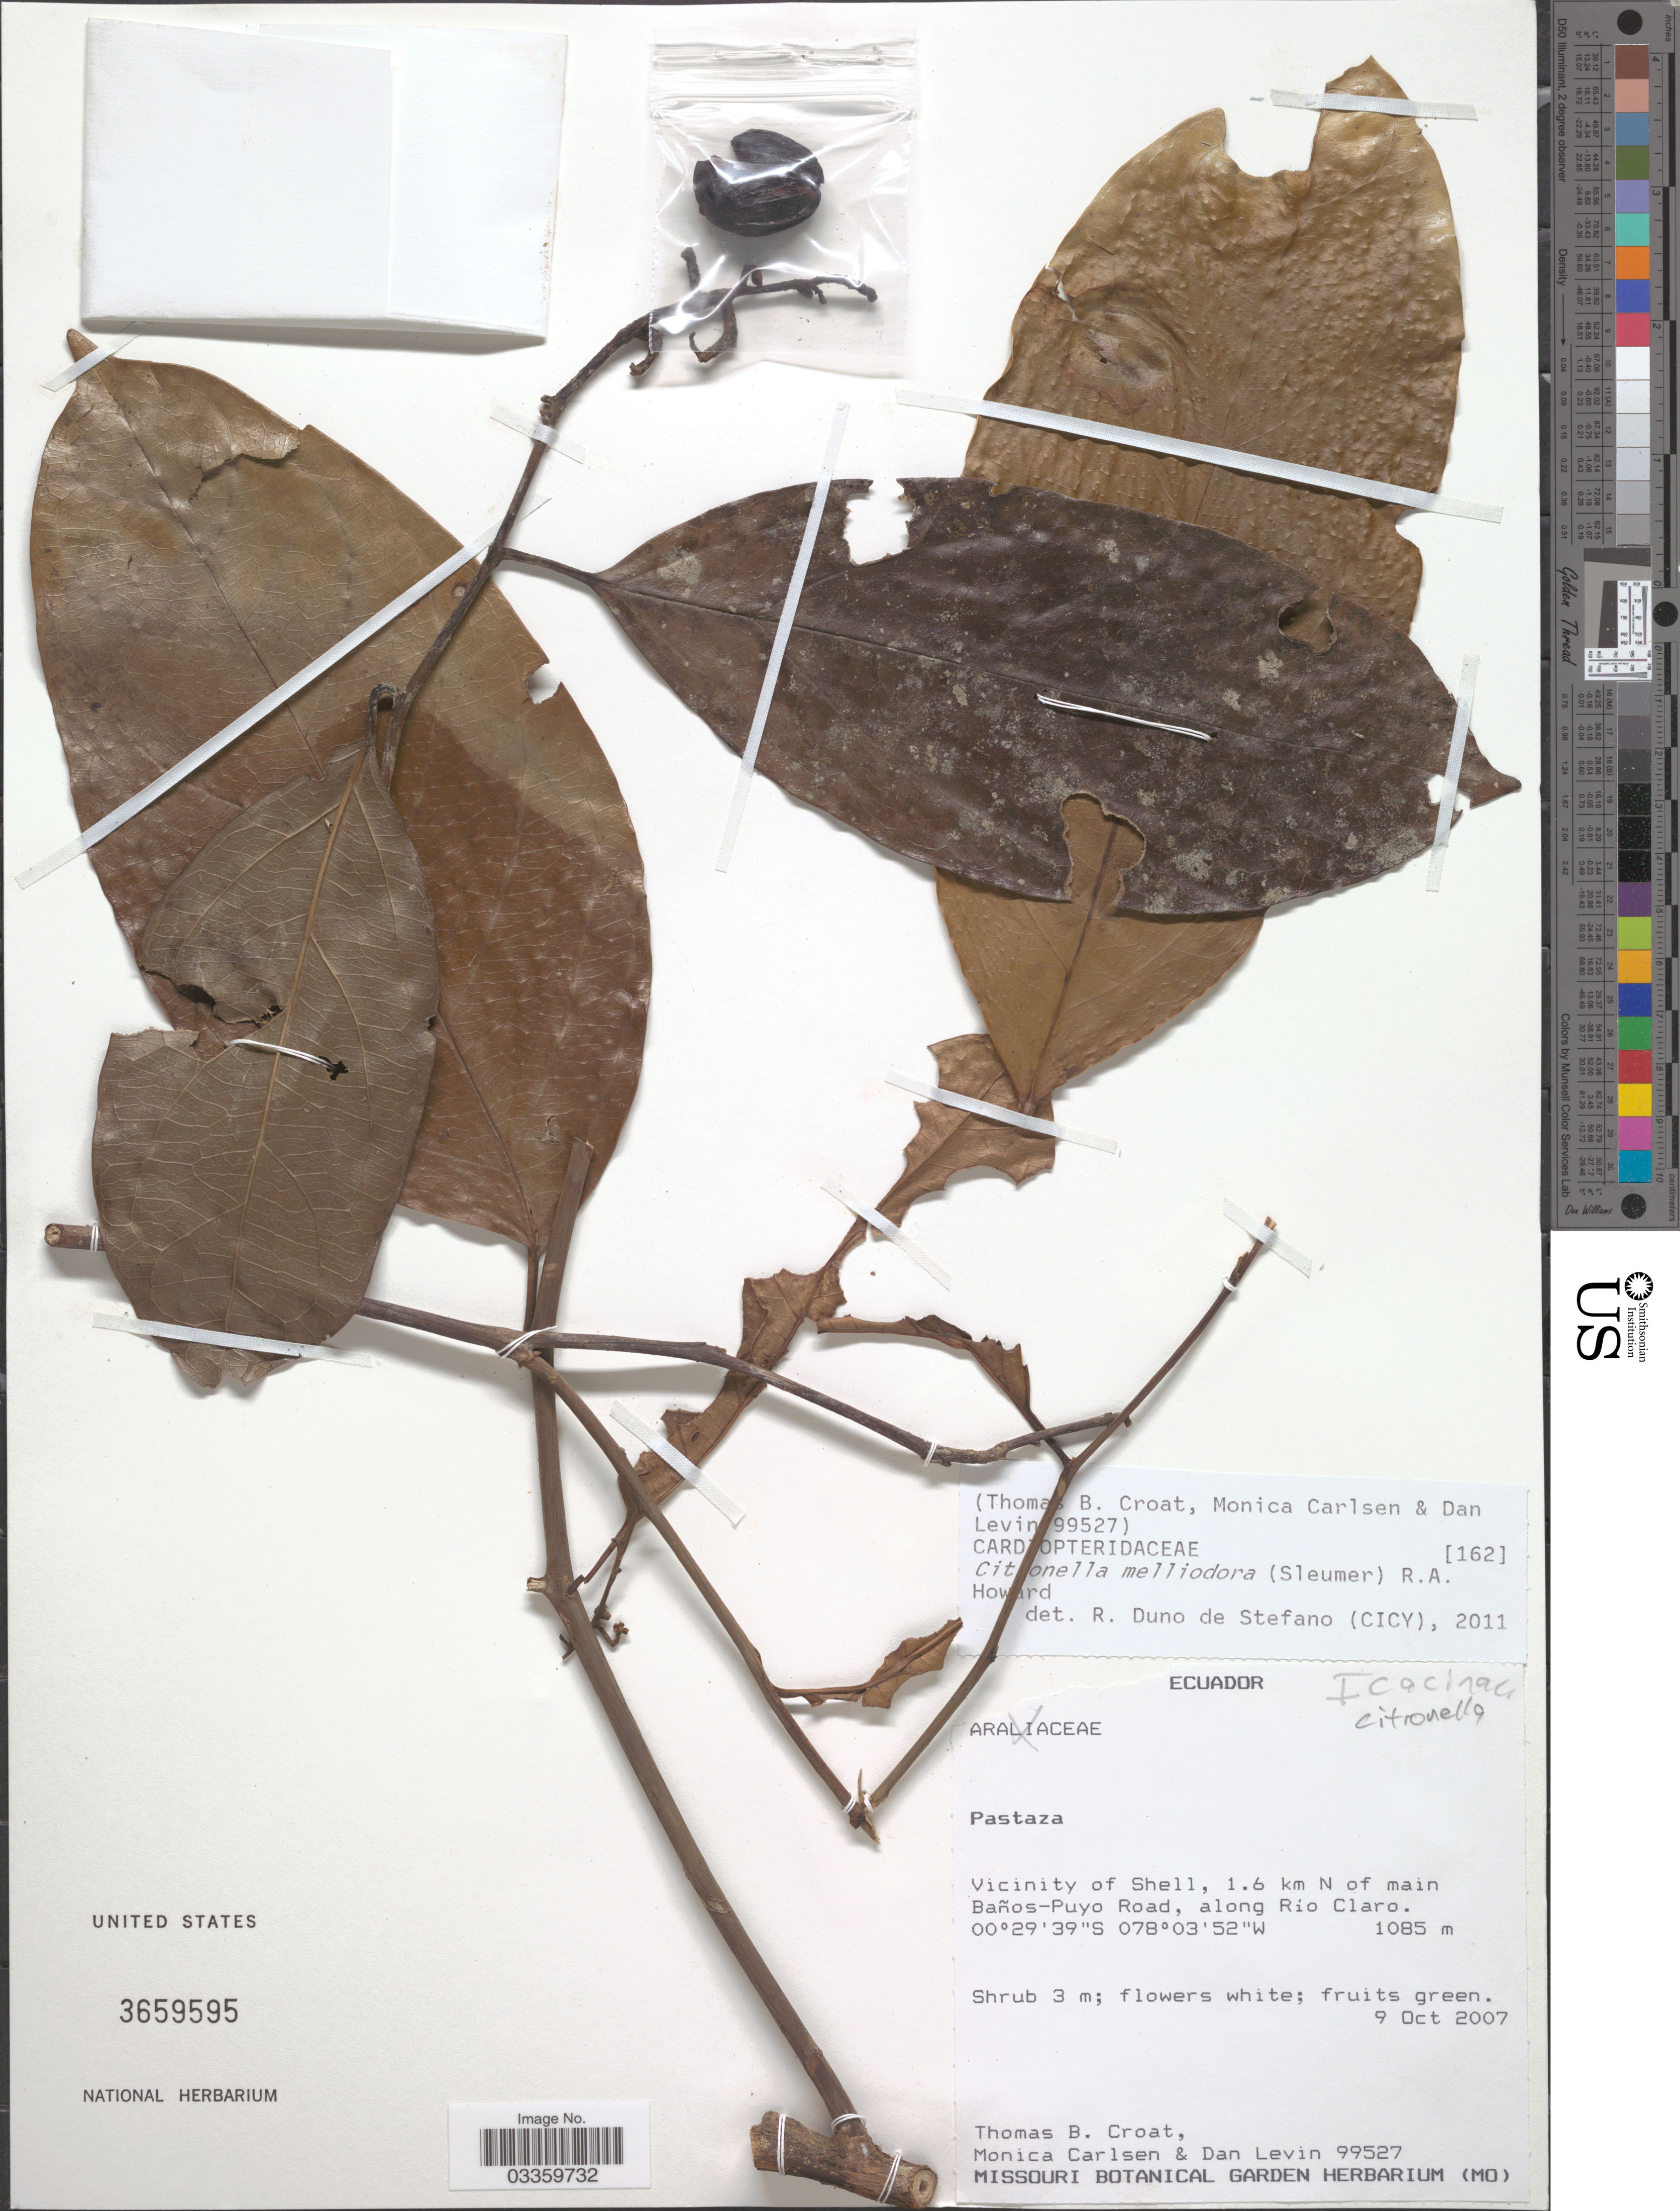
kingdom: Plantae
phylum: Tracheophyta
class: Magnoliopsida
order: Cardiopteridales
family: Cardiopteridaceae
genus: Citronella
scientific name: Citronella melliodora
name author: (Sleumer) R.A. Howard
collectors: T. B. Croat, M. M. Carlsen & D. Levin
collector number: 99527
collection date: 2007-10-09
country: Ecuador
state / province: Pastaza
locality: Vicinity of Shell, 1.6 km N of main Baños-Puyo Road, along Río Claro.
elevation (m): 1085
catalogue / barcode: US 3659595